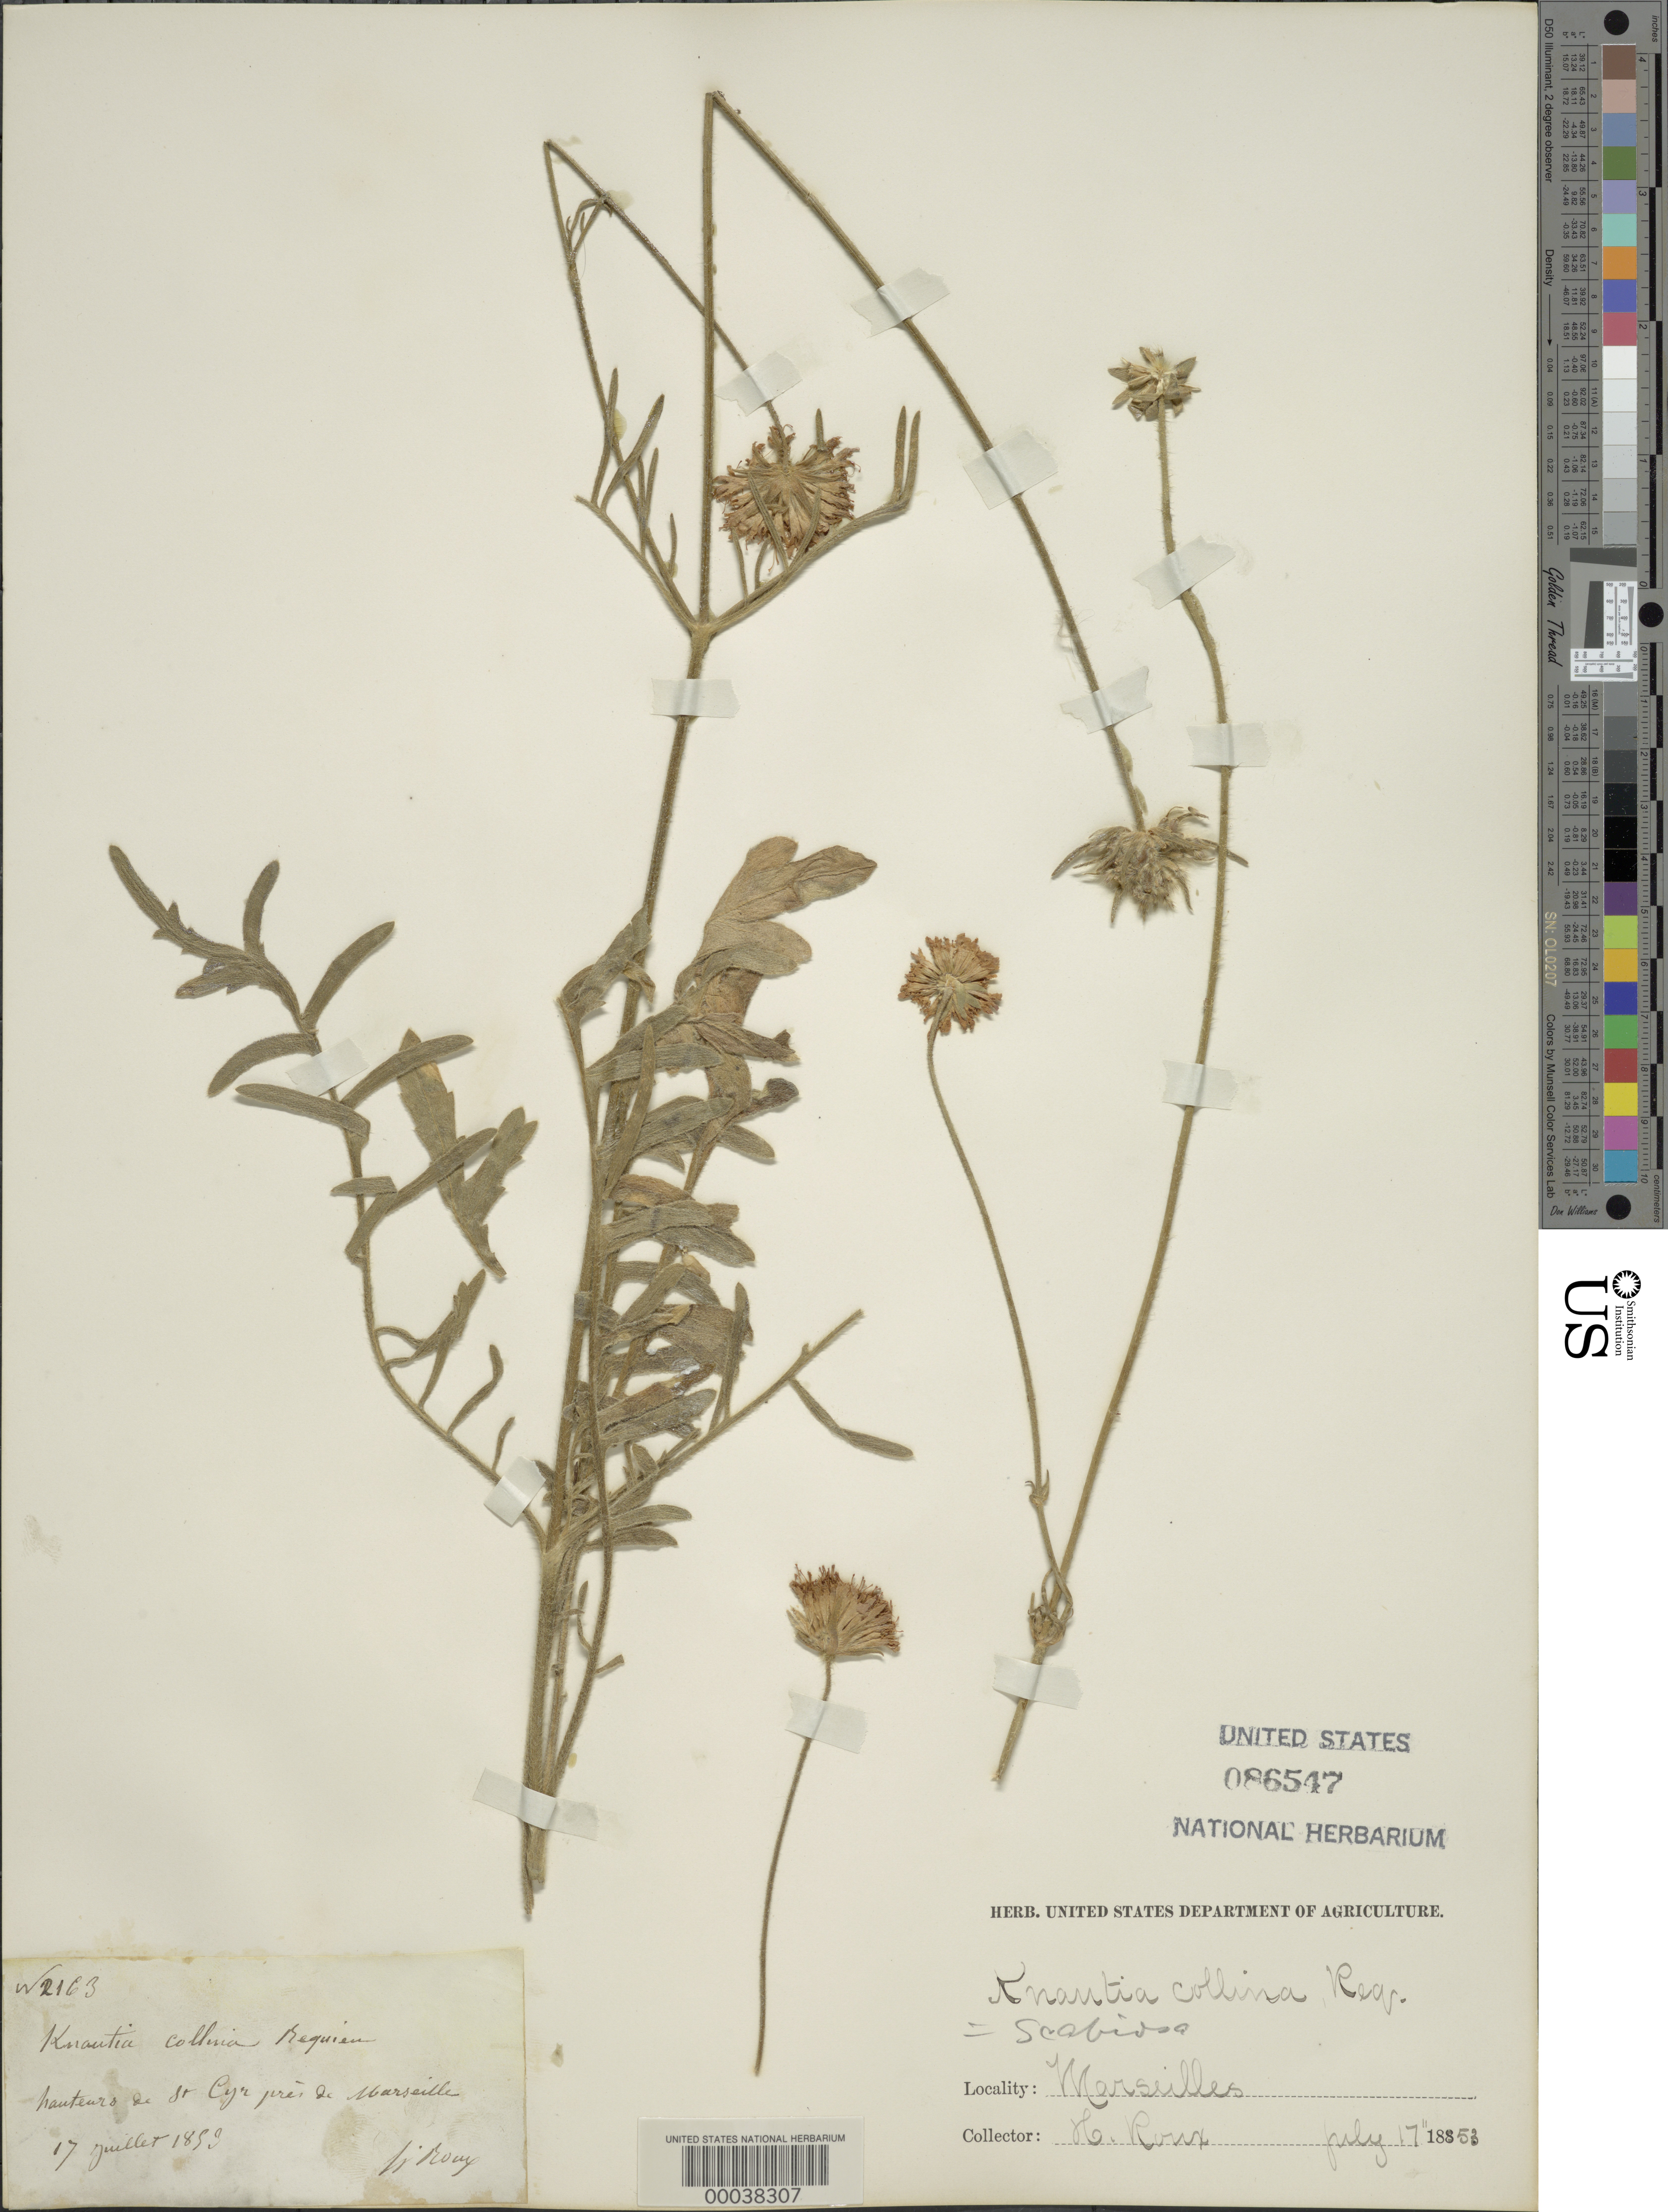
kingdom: Plantae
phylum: Tracheophyta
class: Magnoliopsida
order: Dipsacales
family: Caprifoliaceae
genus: Knautia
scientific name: Knautia collina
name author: Req.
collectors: N. Roux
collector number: W2163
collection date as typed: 17 Jul 1853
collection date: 1853-07-17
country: France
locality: Marseilles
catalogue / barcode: US 86547